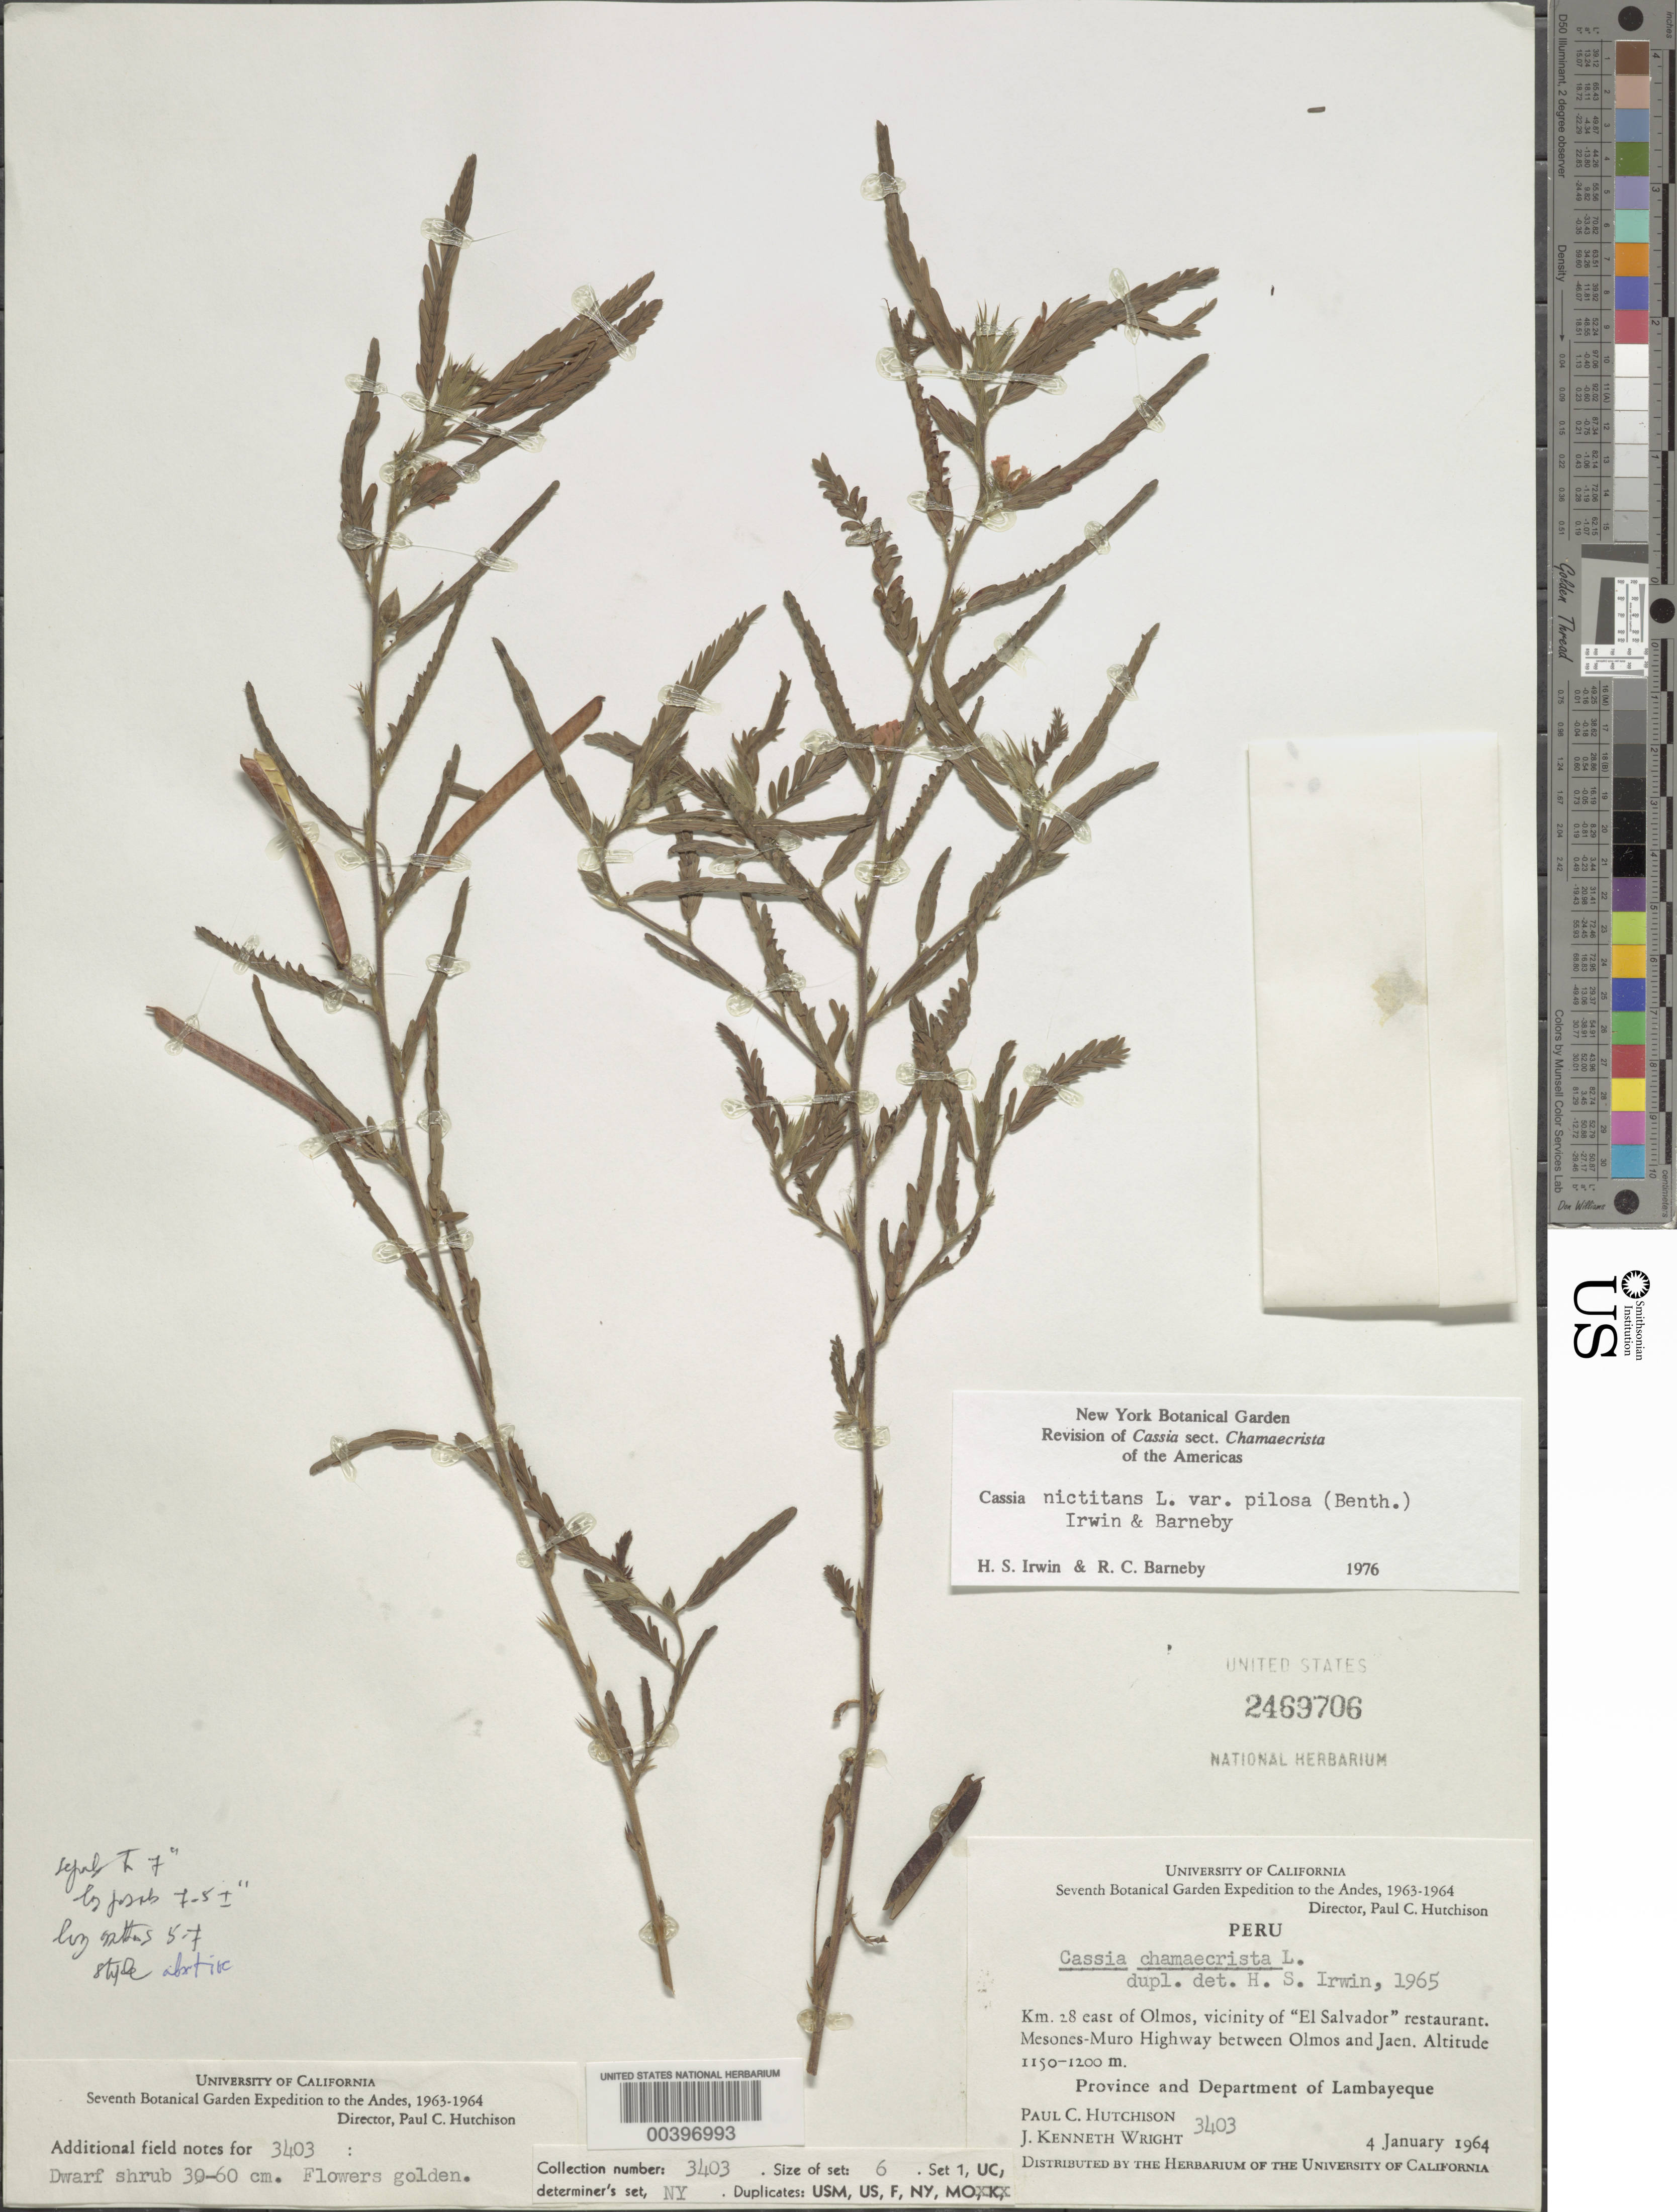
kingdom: Plantae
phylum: Tracheophyta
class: Magnoliopsida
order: Fabales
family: Fabaceae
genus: Chamaecrista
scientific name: Chamaecrista nictitans var. pilosa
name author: (Benth.) H.S. Irwin & Barneby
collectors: P. C. Hutchison & J. K. Wright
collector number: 3403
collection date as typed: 04 Jan 1964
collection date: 1964-01-04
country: Peru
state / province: Lambayeque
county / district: Lambayeque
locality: Km 28 e of olmos, vicinity of "el salvador" restaurant; mesones-muro hwy between olmos and jaen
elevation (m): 1150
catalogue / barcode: US 2469706